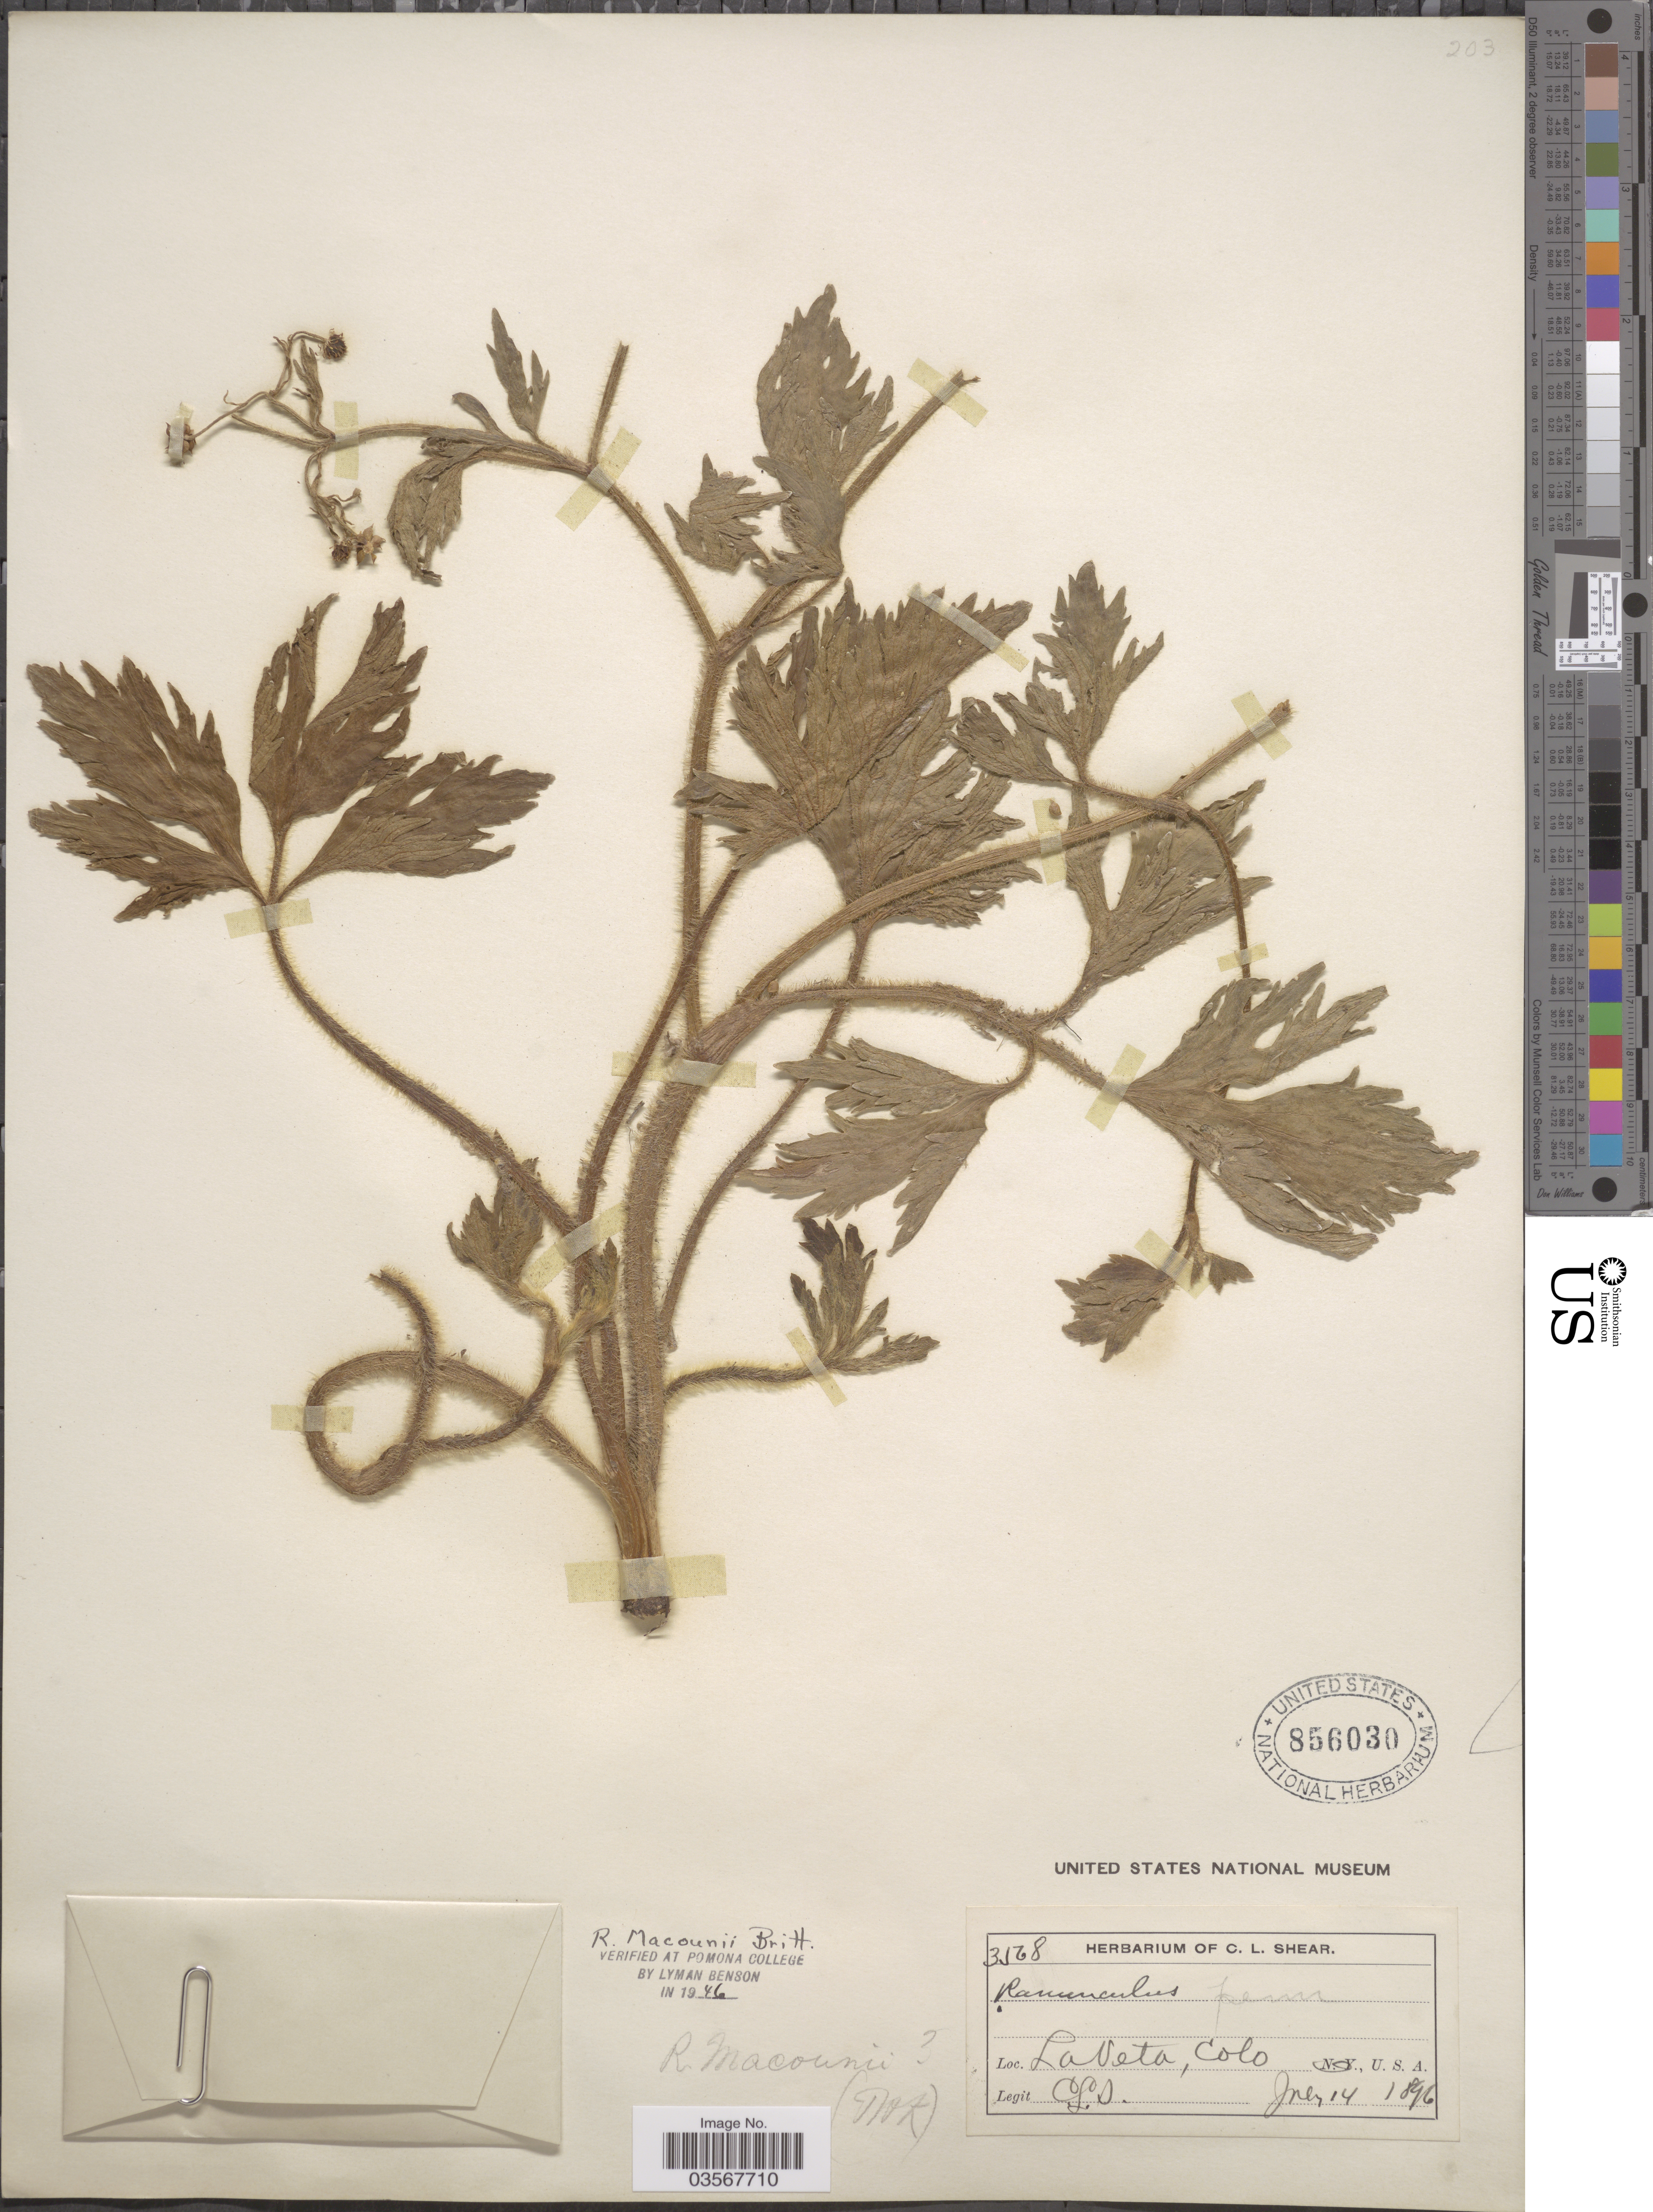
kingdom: Plantae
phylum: Tracheophyta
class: Magnoliopsida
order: Ranunculales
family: Ranunculaceae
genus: Ranunculus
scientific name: Ranunculus macounii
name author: Britton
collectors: C. L. Shear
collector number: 3568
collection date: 1896-07-14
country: United States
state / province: Colorado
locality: La Veta. U.S.A.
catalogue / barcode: US 856030